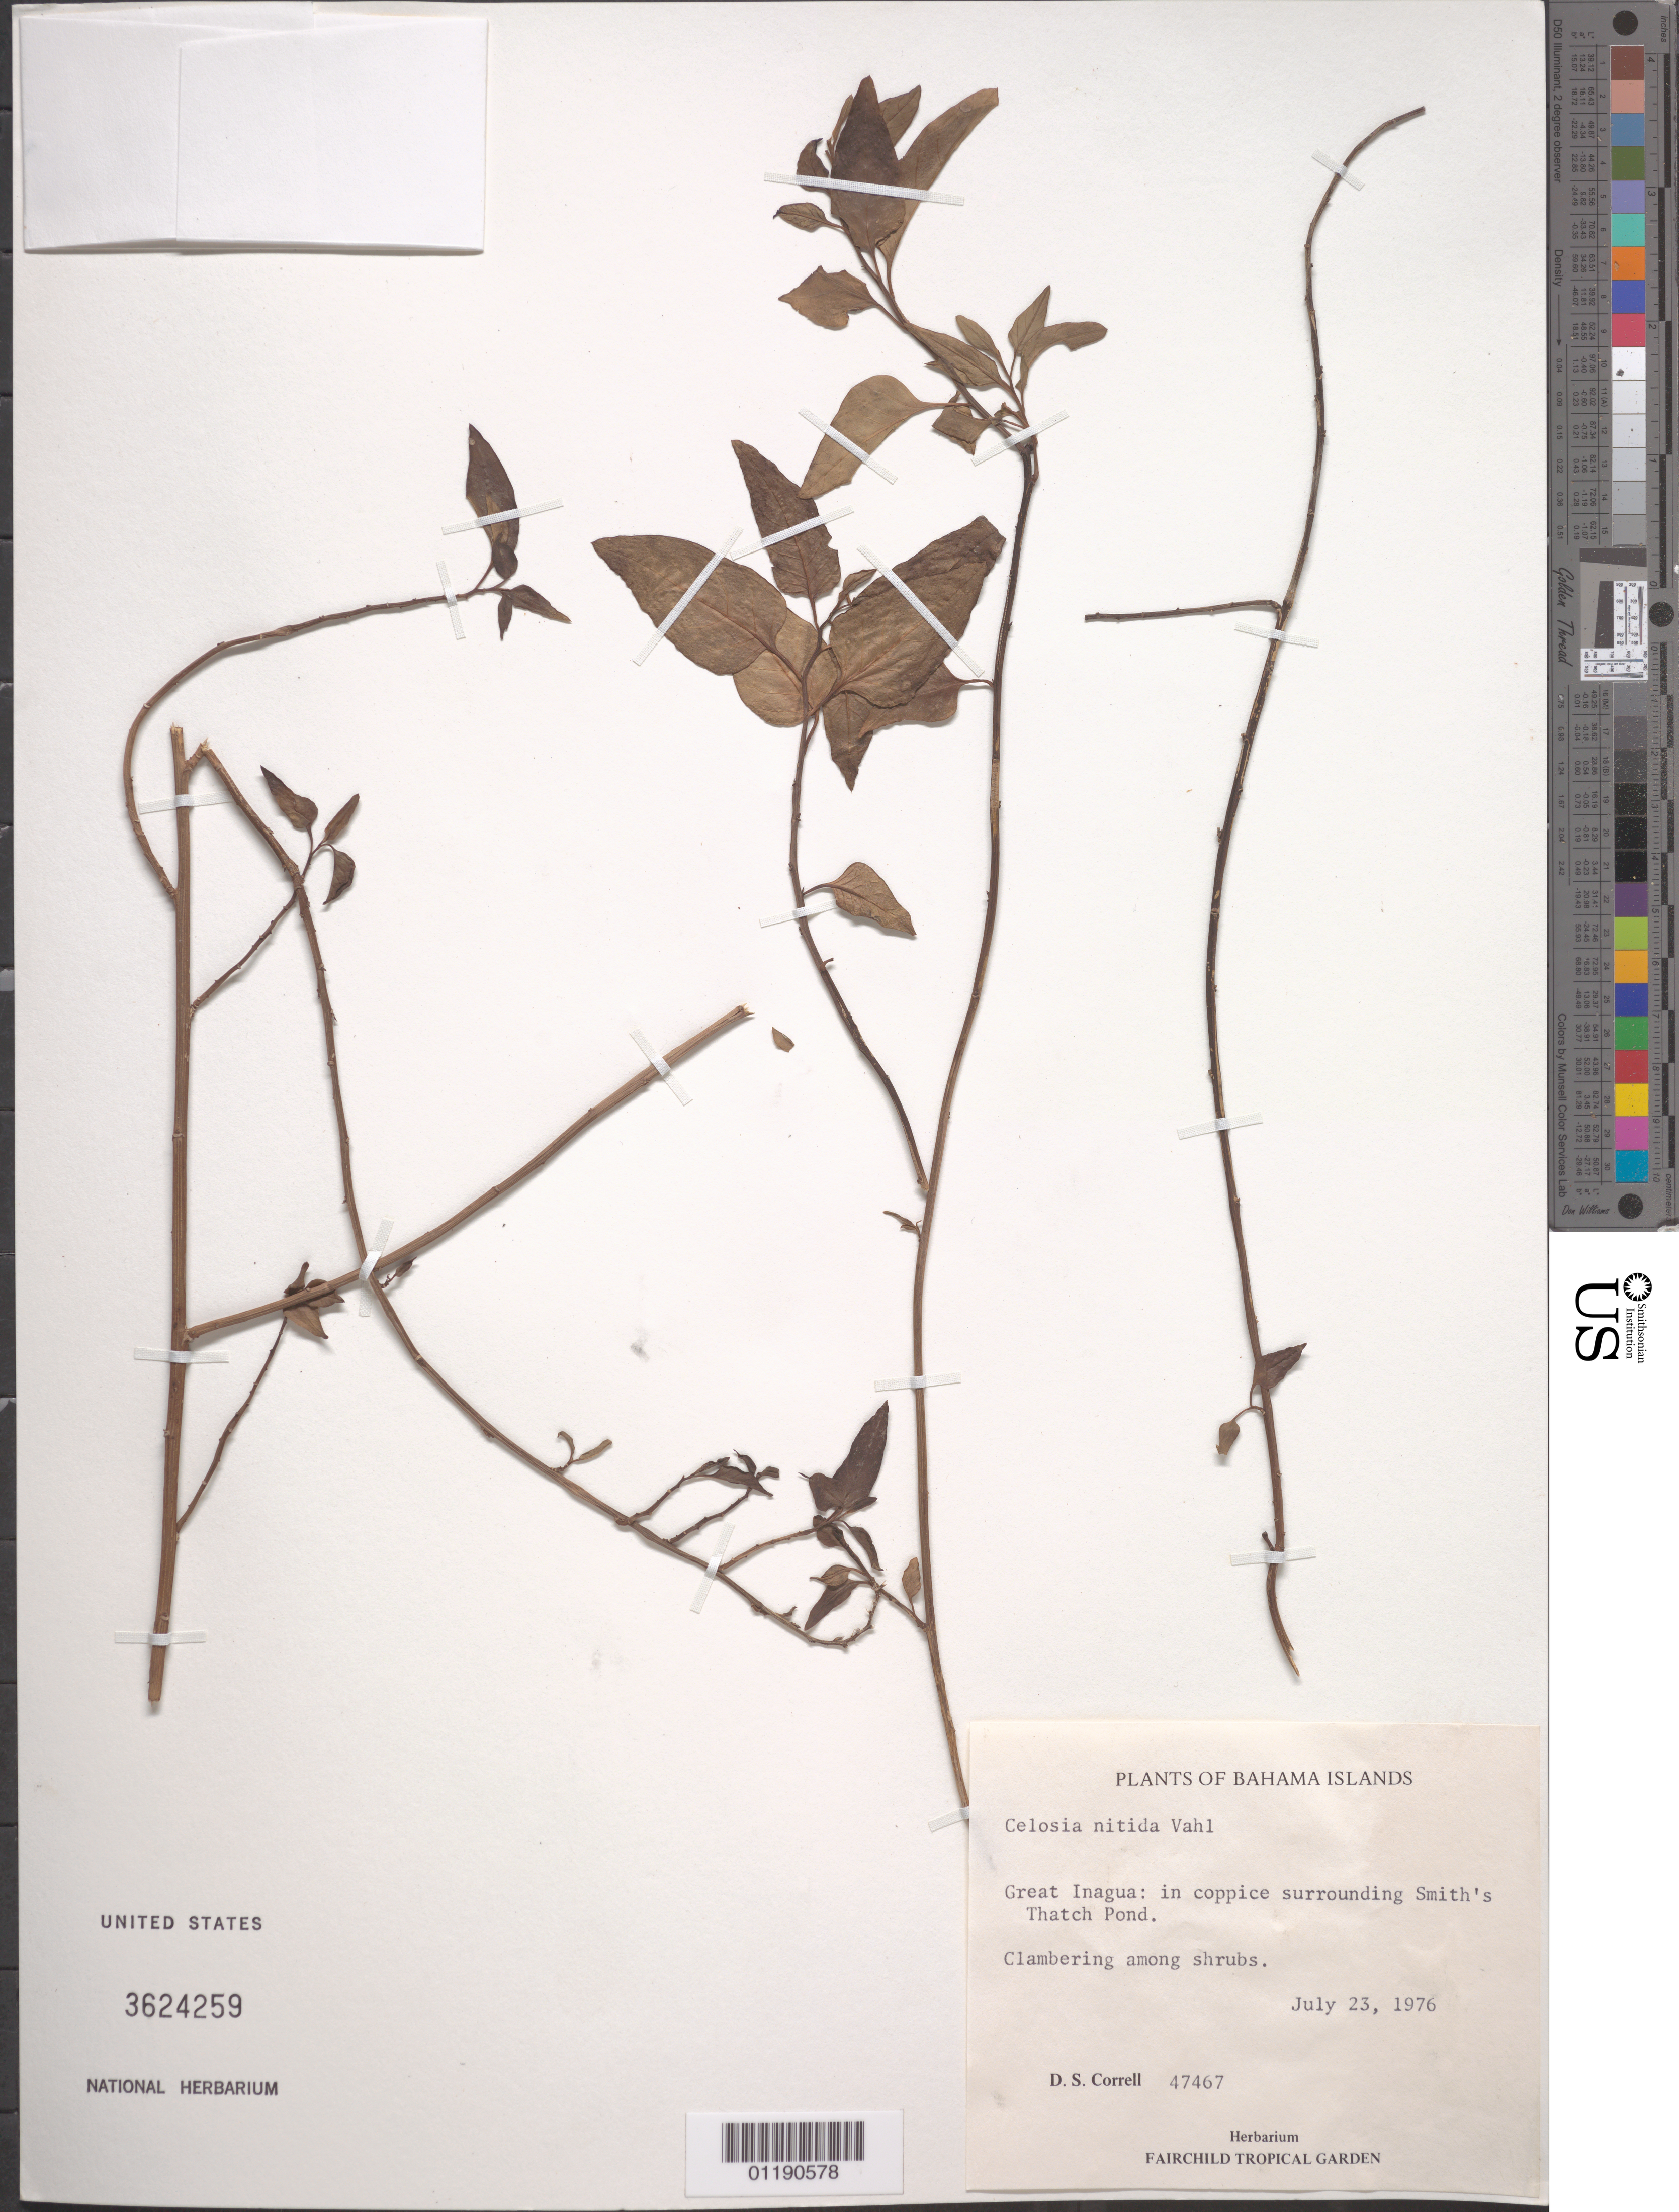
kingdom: Plantae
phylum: Tracheophyta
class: Magnoliopsida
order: Caryophyllales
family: Amaranthaceae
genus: Celosia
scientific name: Celosia nitida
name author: Vahl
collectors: D. S. Correll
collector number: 47467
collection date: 1976-07-23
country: Bahamas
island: Great Inagua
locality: Great Inagua: Smith's Thatch Pond.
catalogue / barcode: US 3624259